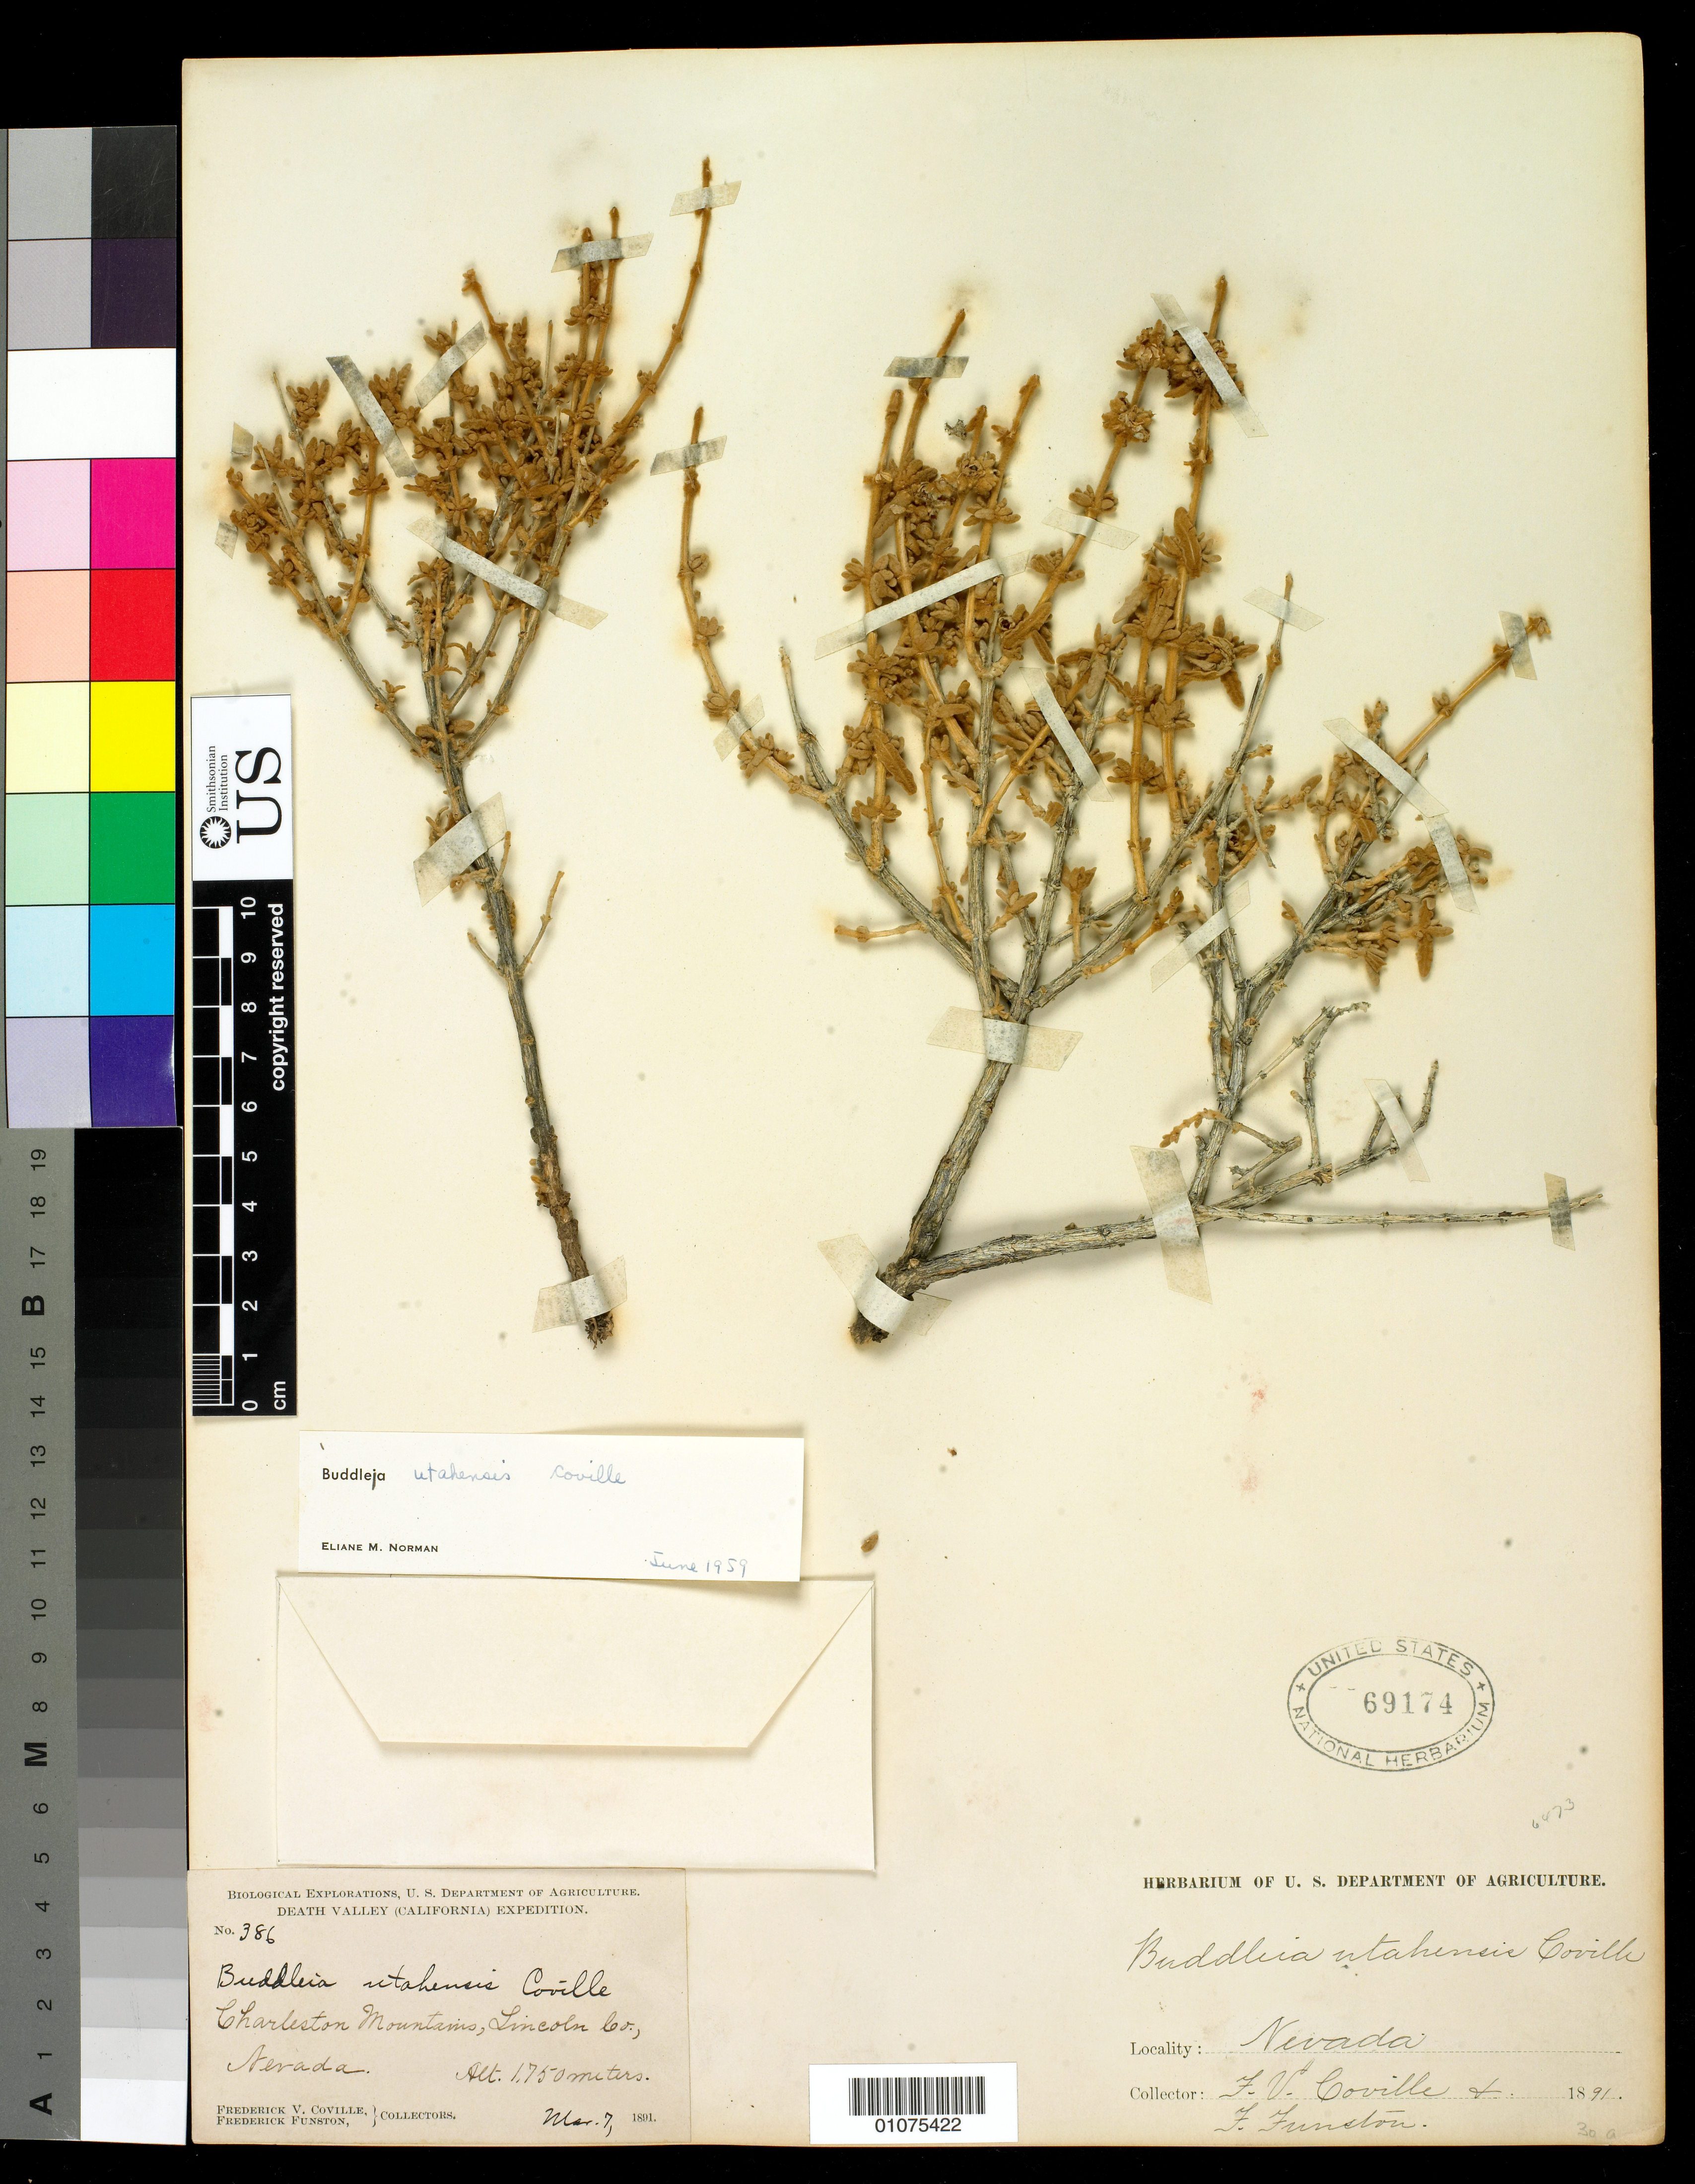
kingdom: Plantae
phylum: Tracheophyta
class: Magnoliopsida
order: Lamiales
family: Scrophulariaceae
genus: Buddleja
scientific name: Buddleja utahensis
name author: Coville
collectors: F. V. Coville & F. Funston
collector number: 386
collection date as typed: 7 Mar 1891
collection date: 1891-03-07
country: United States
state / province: Nevada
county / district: Lincoln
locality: Charleston Mountains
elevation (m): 1750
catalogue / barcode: US 69174